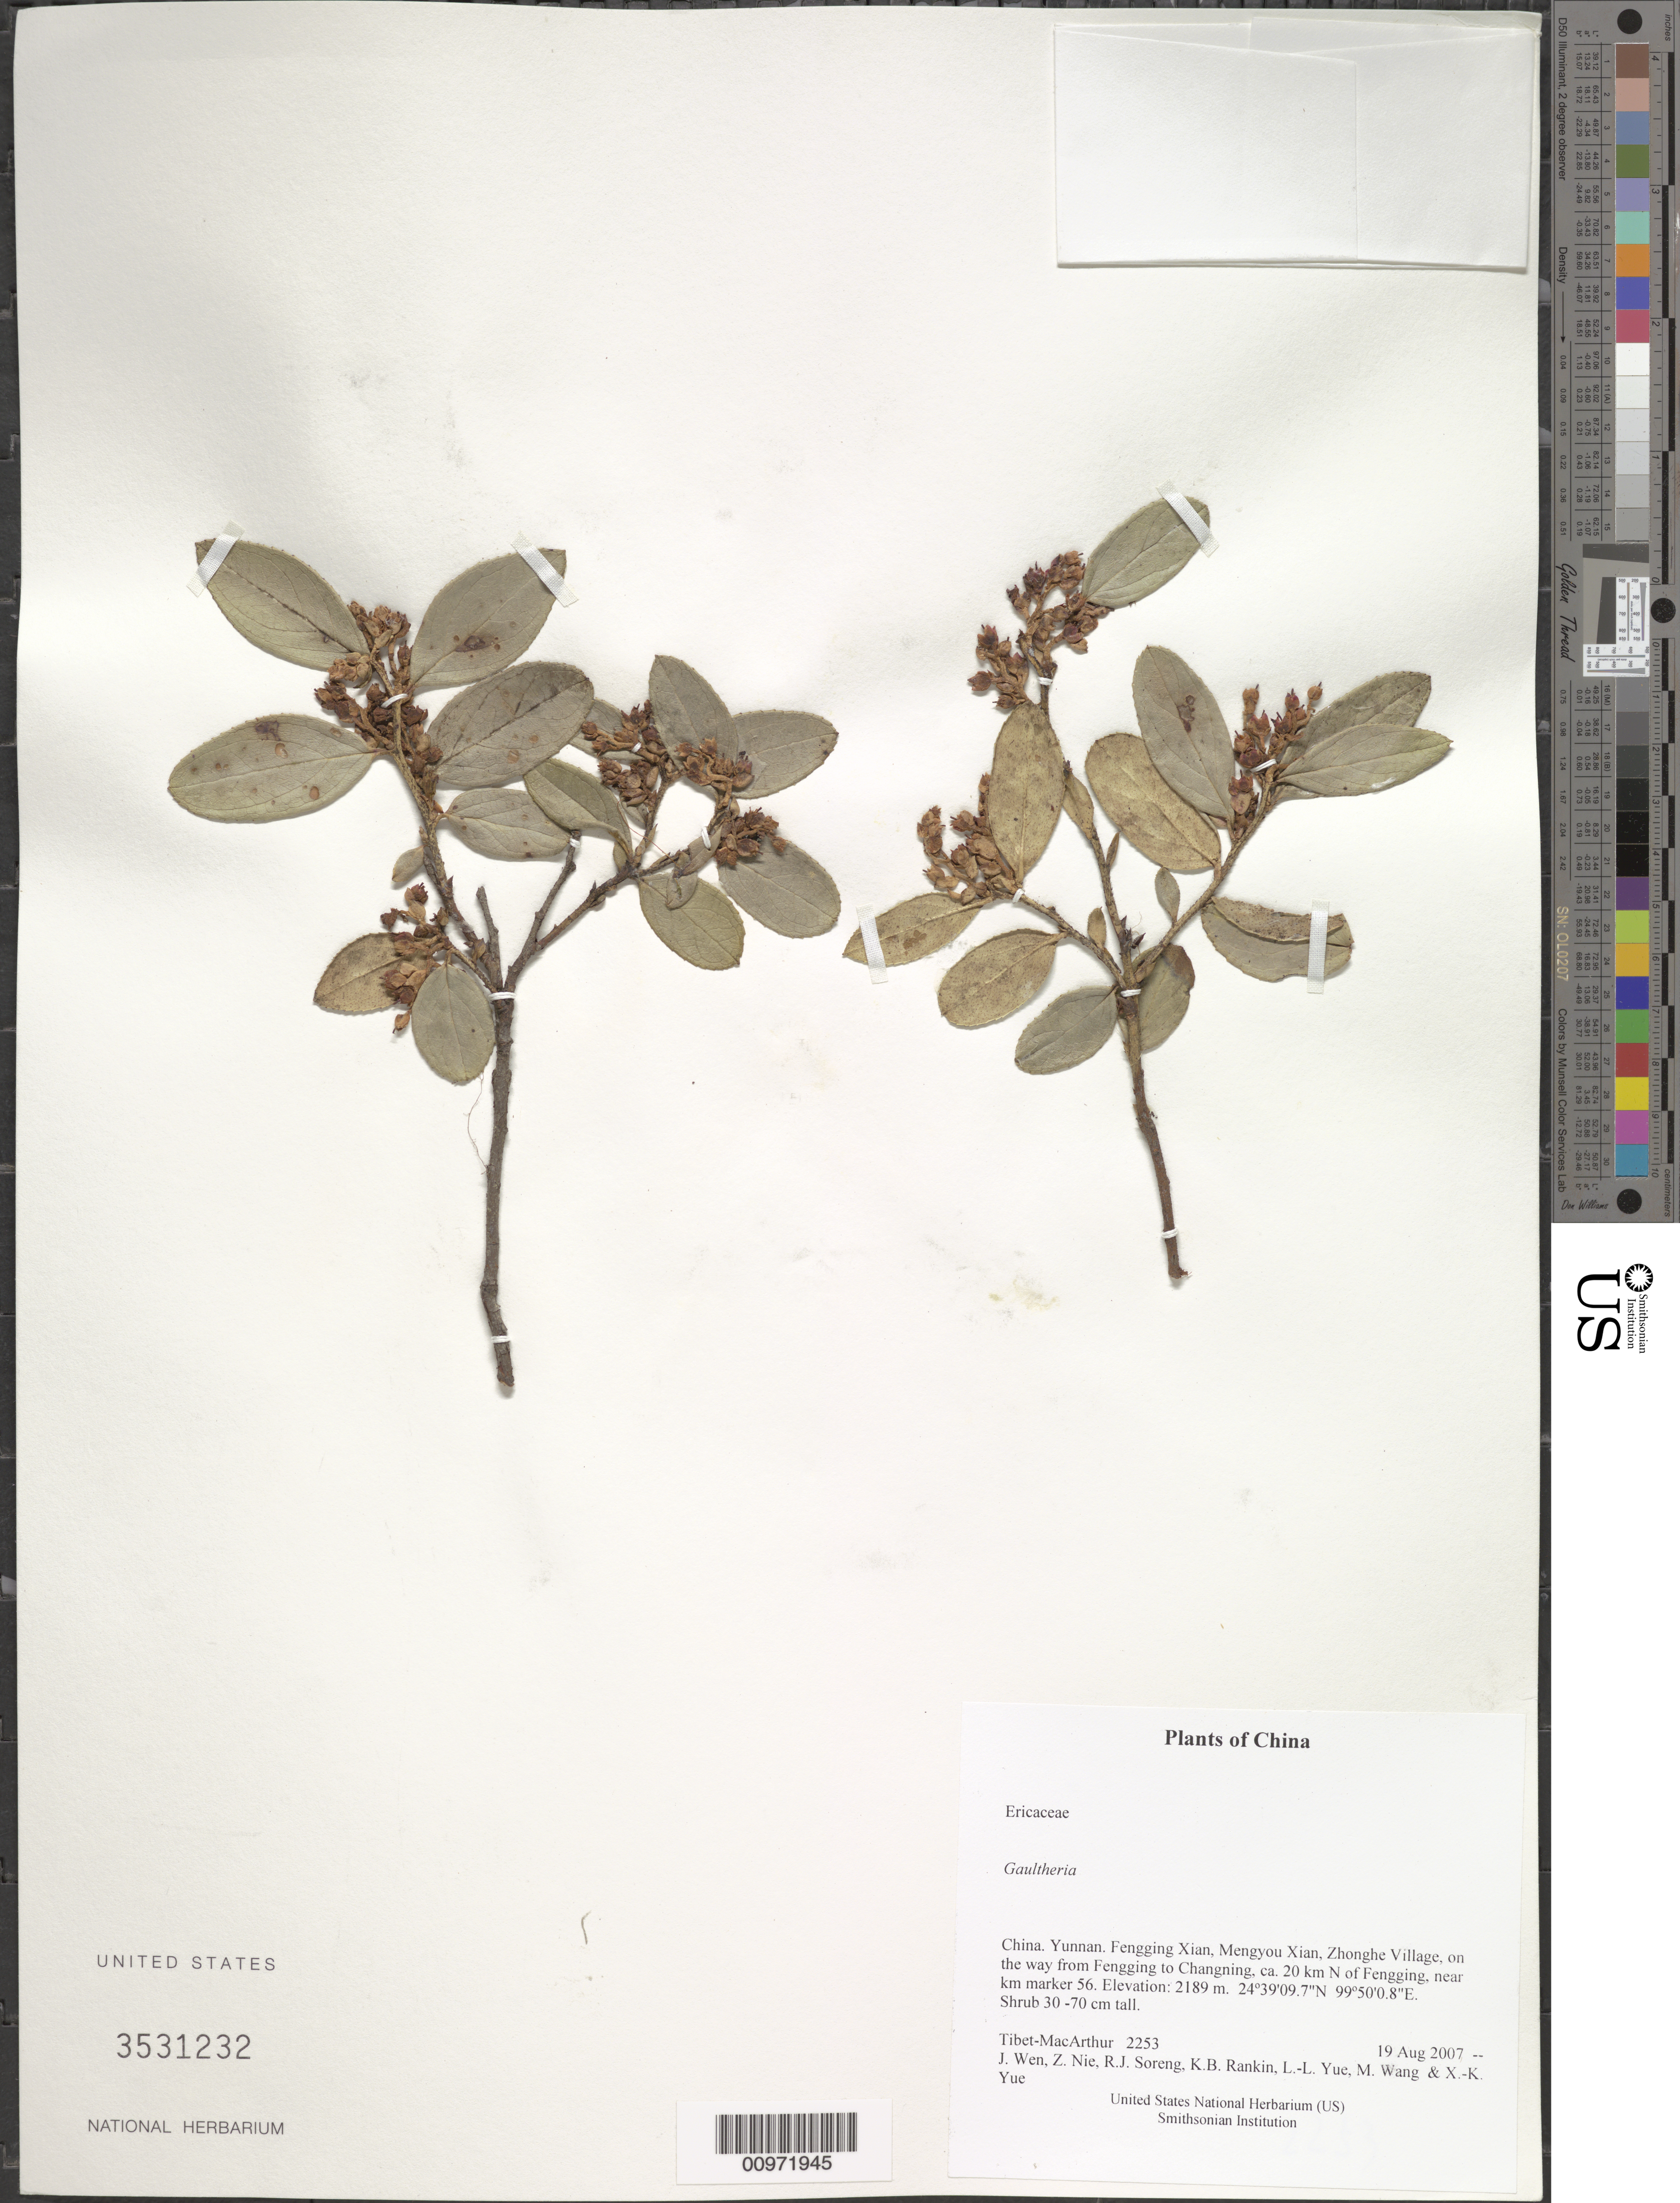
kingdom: Plantae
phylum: Tracheophyta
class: Magnoliopsida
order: Ericales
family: Ericaceae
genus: Gaultheria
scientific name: Gaultheria sp.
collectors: Tibet-MacArthur, J. Wen, Z. Nie, R. J. Soreng, K. Rankin, L. Yue, M. Wang & X. Yue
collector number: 2253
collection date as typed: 19 Aug 2007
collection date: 2007-08-19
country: China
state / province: Yunnan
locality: Fengging Xian, Mengyou Xian, Zhonghe Village, on the way from Fengging to Changning, ca. 20 km N of Fengging, near km marker 56.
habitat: Shrub 30 -70 cm tall.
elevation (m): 2189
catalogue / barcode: US 3531232